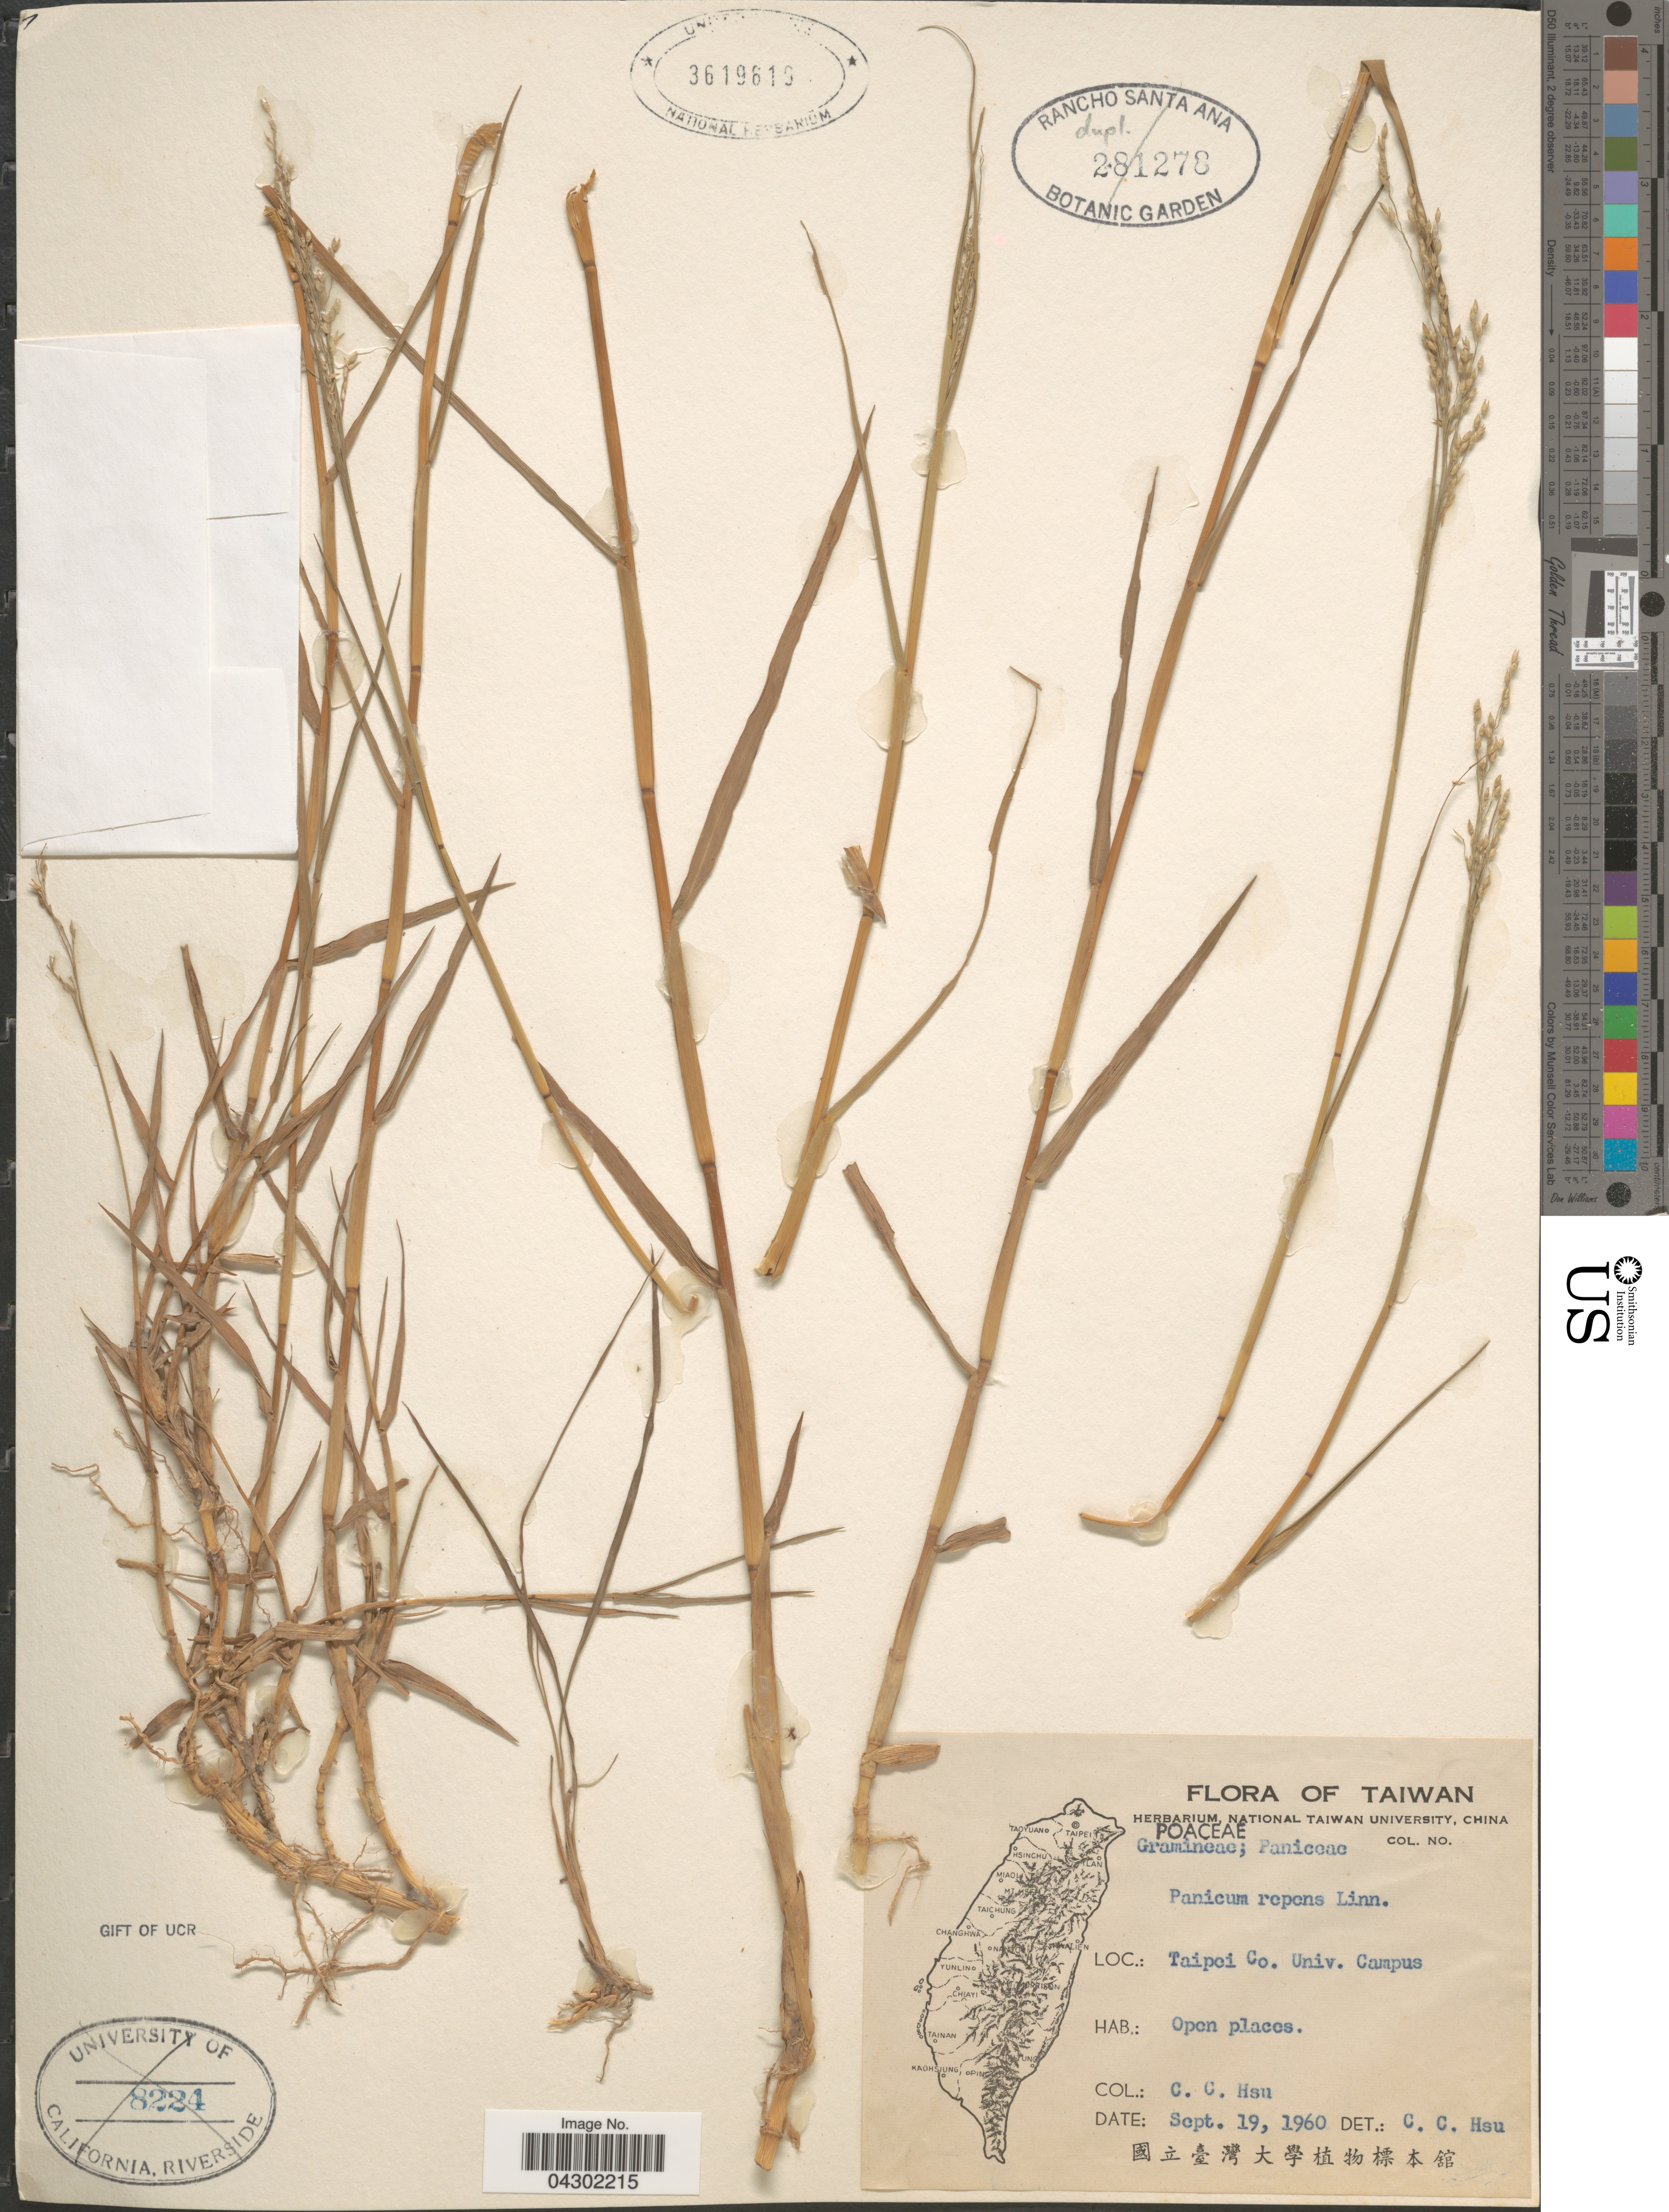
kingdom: Plantae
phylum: Tracheophyta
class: Liliopsida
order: Poales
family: Poaceae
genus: Panicum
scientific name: Panicum repens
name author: L.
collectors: C. Hsu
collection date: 1960-09-19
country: Taiwan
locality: Taipei Co. Univ. Campus.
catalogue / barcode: US 3619619